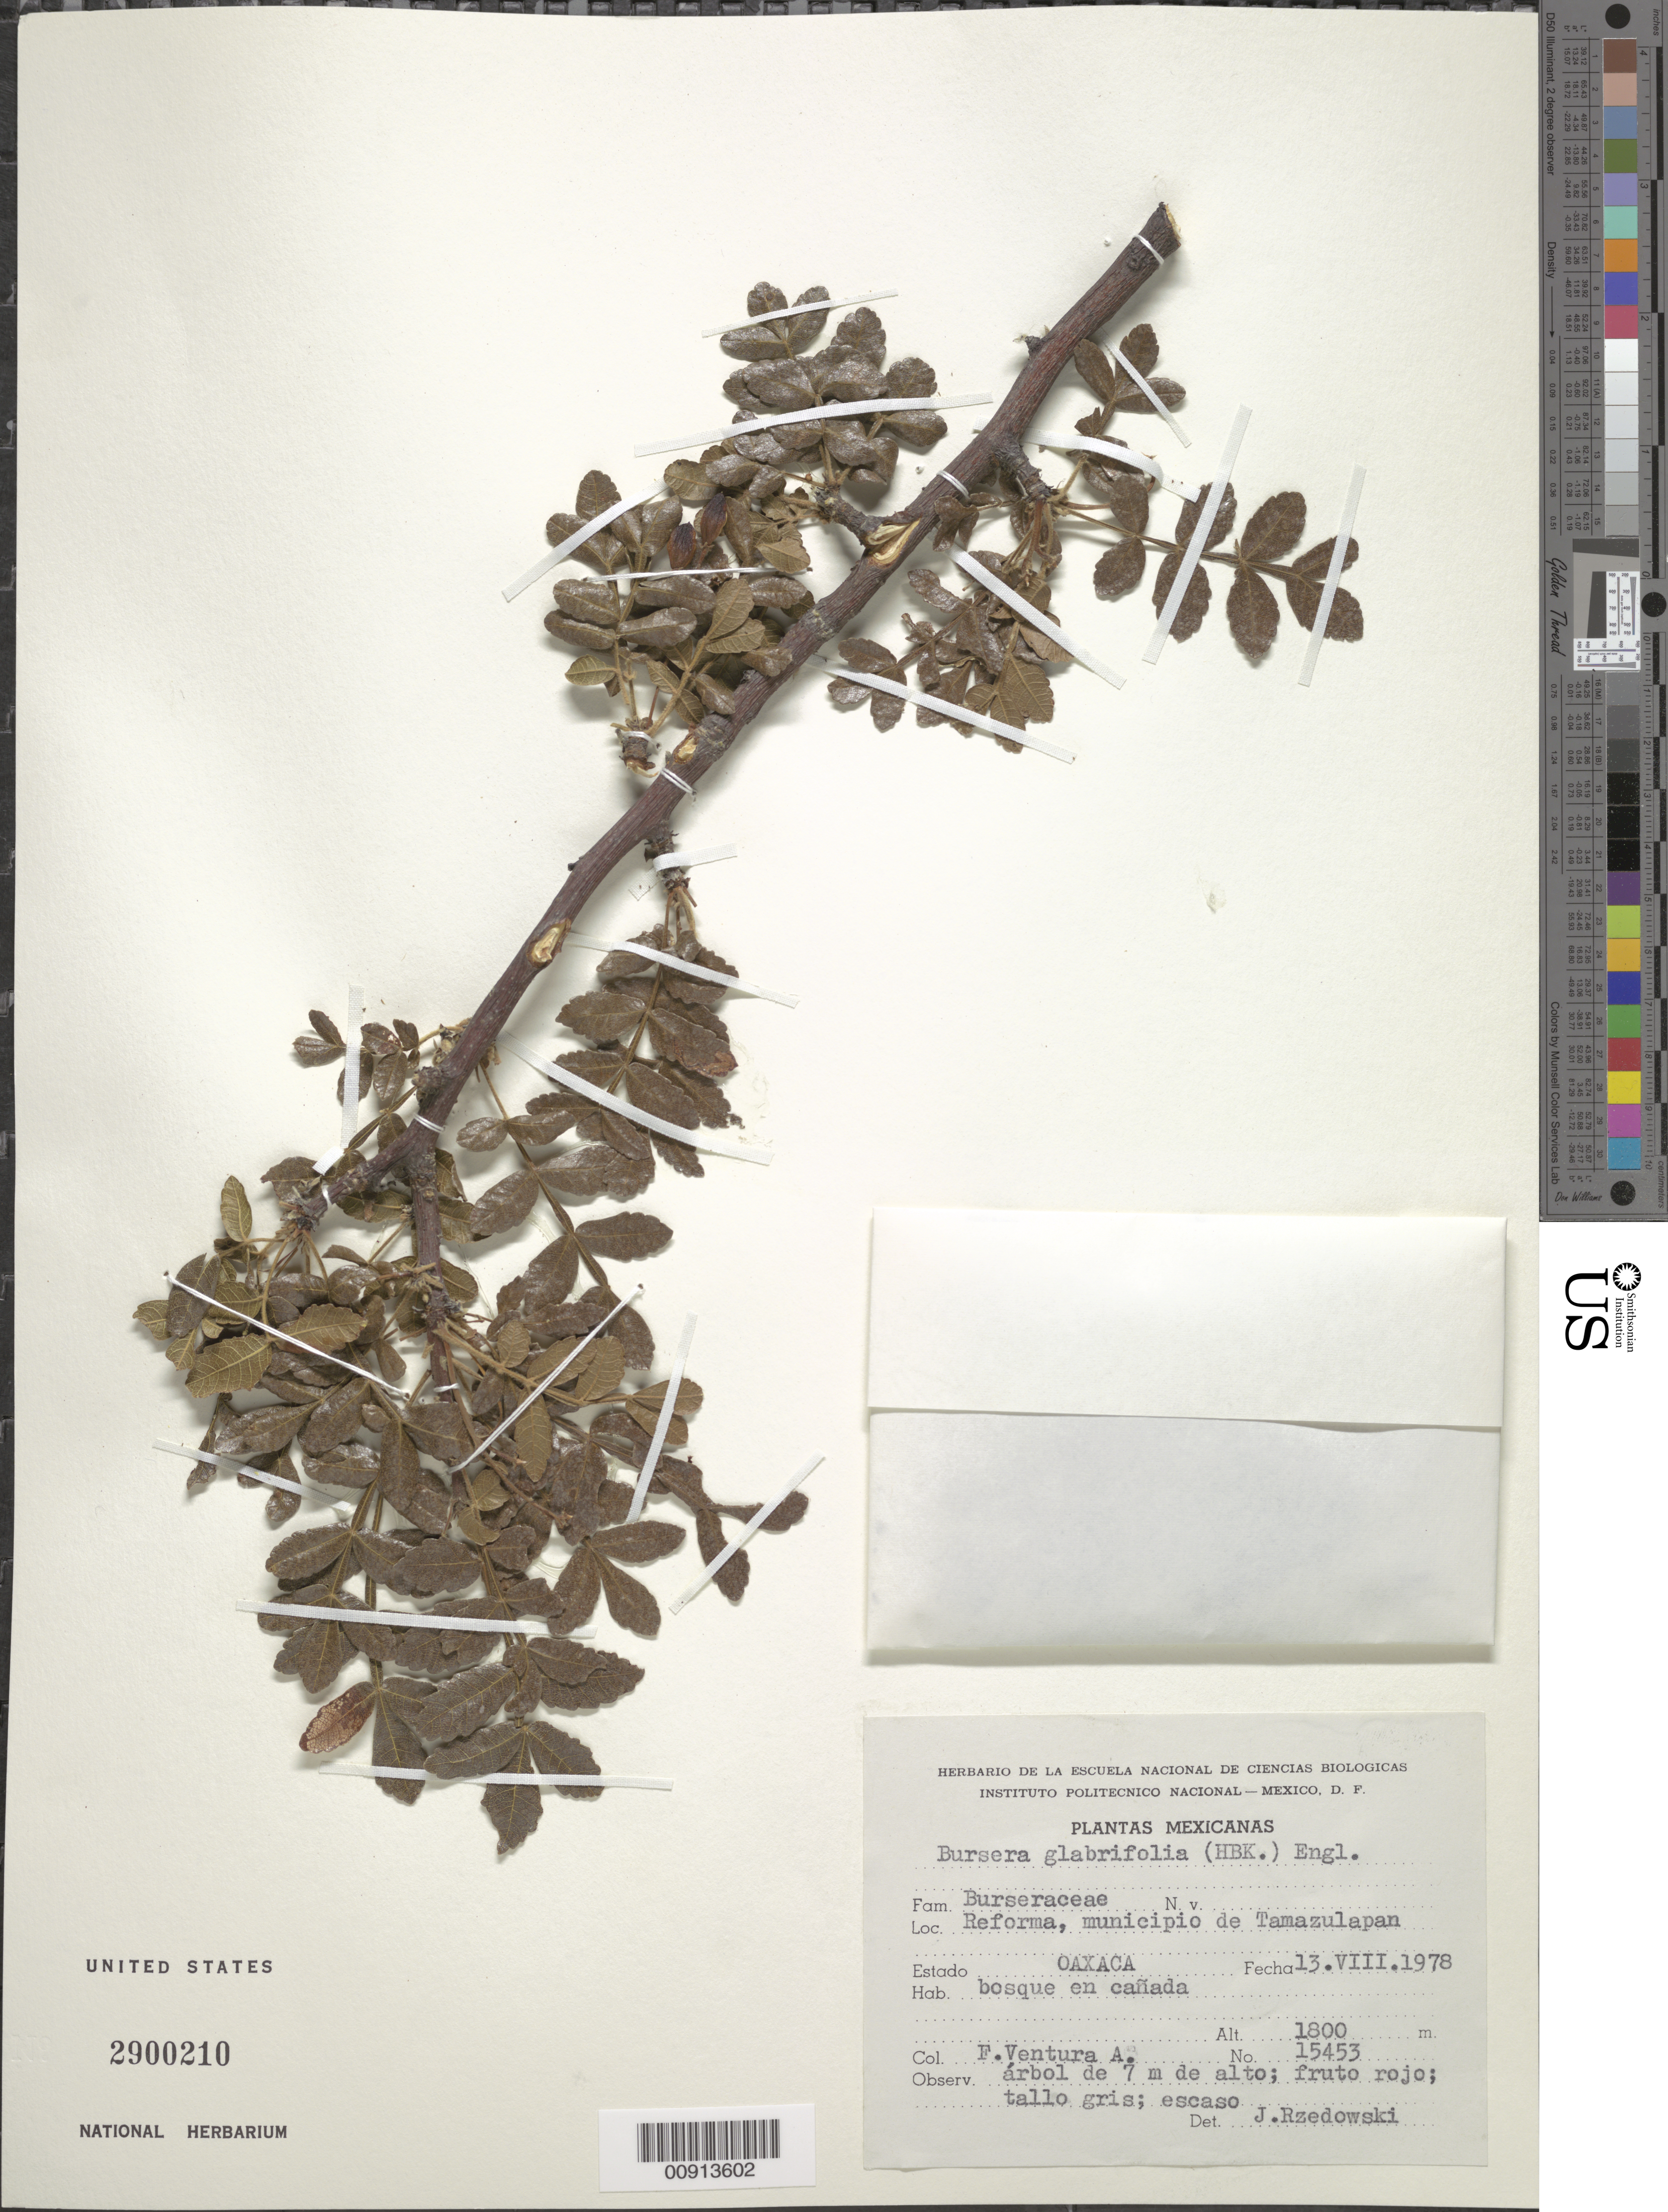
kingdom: Plantae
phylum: Tracheophyta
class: Magnoliopsida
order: Sapindales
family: Burseraceae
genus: Bursera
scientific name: Bursera glabrifolia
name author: (Kunth) Engl.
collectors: F. Ventura A.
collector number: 15453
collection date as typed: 13 Aug 1978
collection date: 1978-08-13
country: Mexico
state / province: Oaxaca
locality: Reforma, municipio de Tamazulapan, Estado Oaxaca.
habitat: Bosque en cañada.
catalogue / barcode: US 2900210